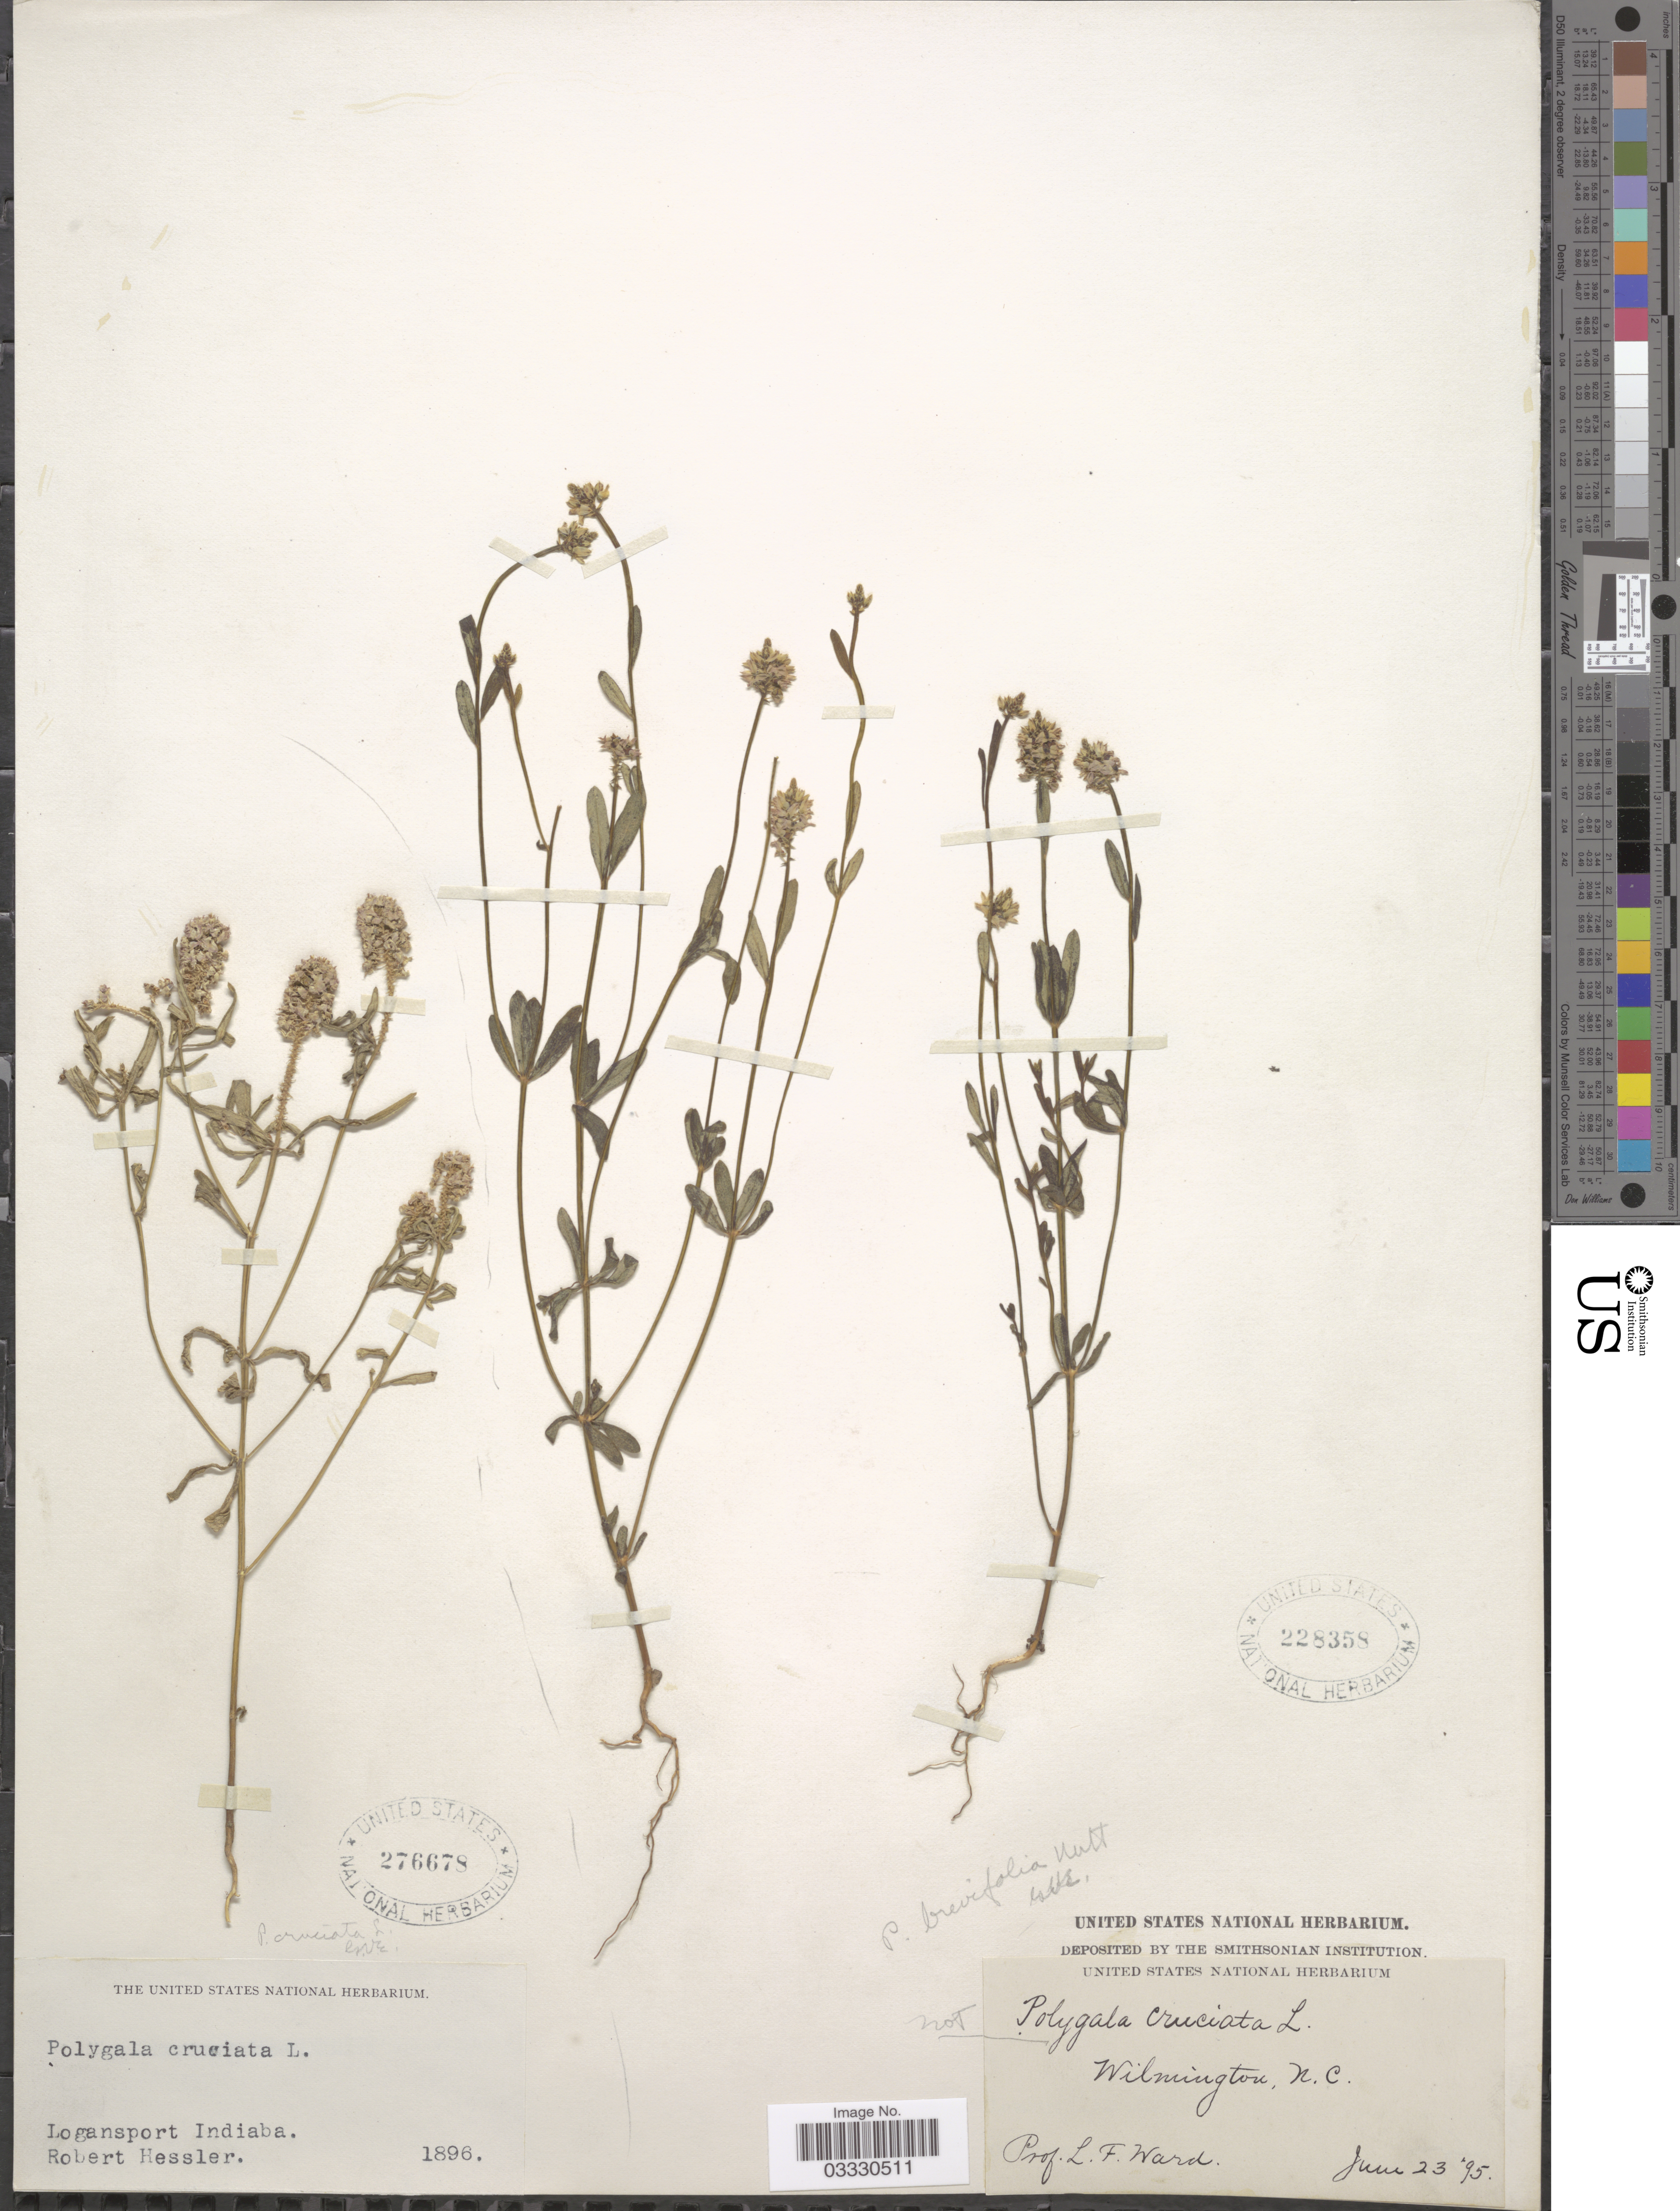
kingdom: Plantae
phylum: Tracheophyta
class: Magnoliopsida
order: Fabales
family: Polygalaceae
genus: Polygala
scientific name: Polygala cruciata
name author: L.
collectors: R. Hessler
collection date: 1896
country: United States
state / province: Indiana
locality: Logansport Indiana.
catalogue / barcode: US 276678-2